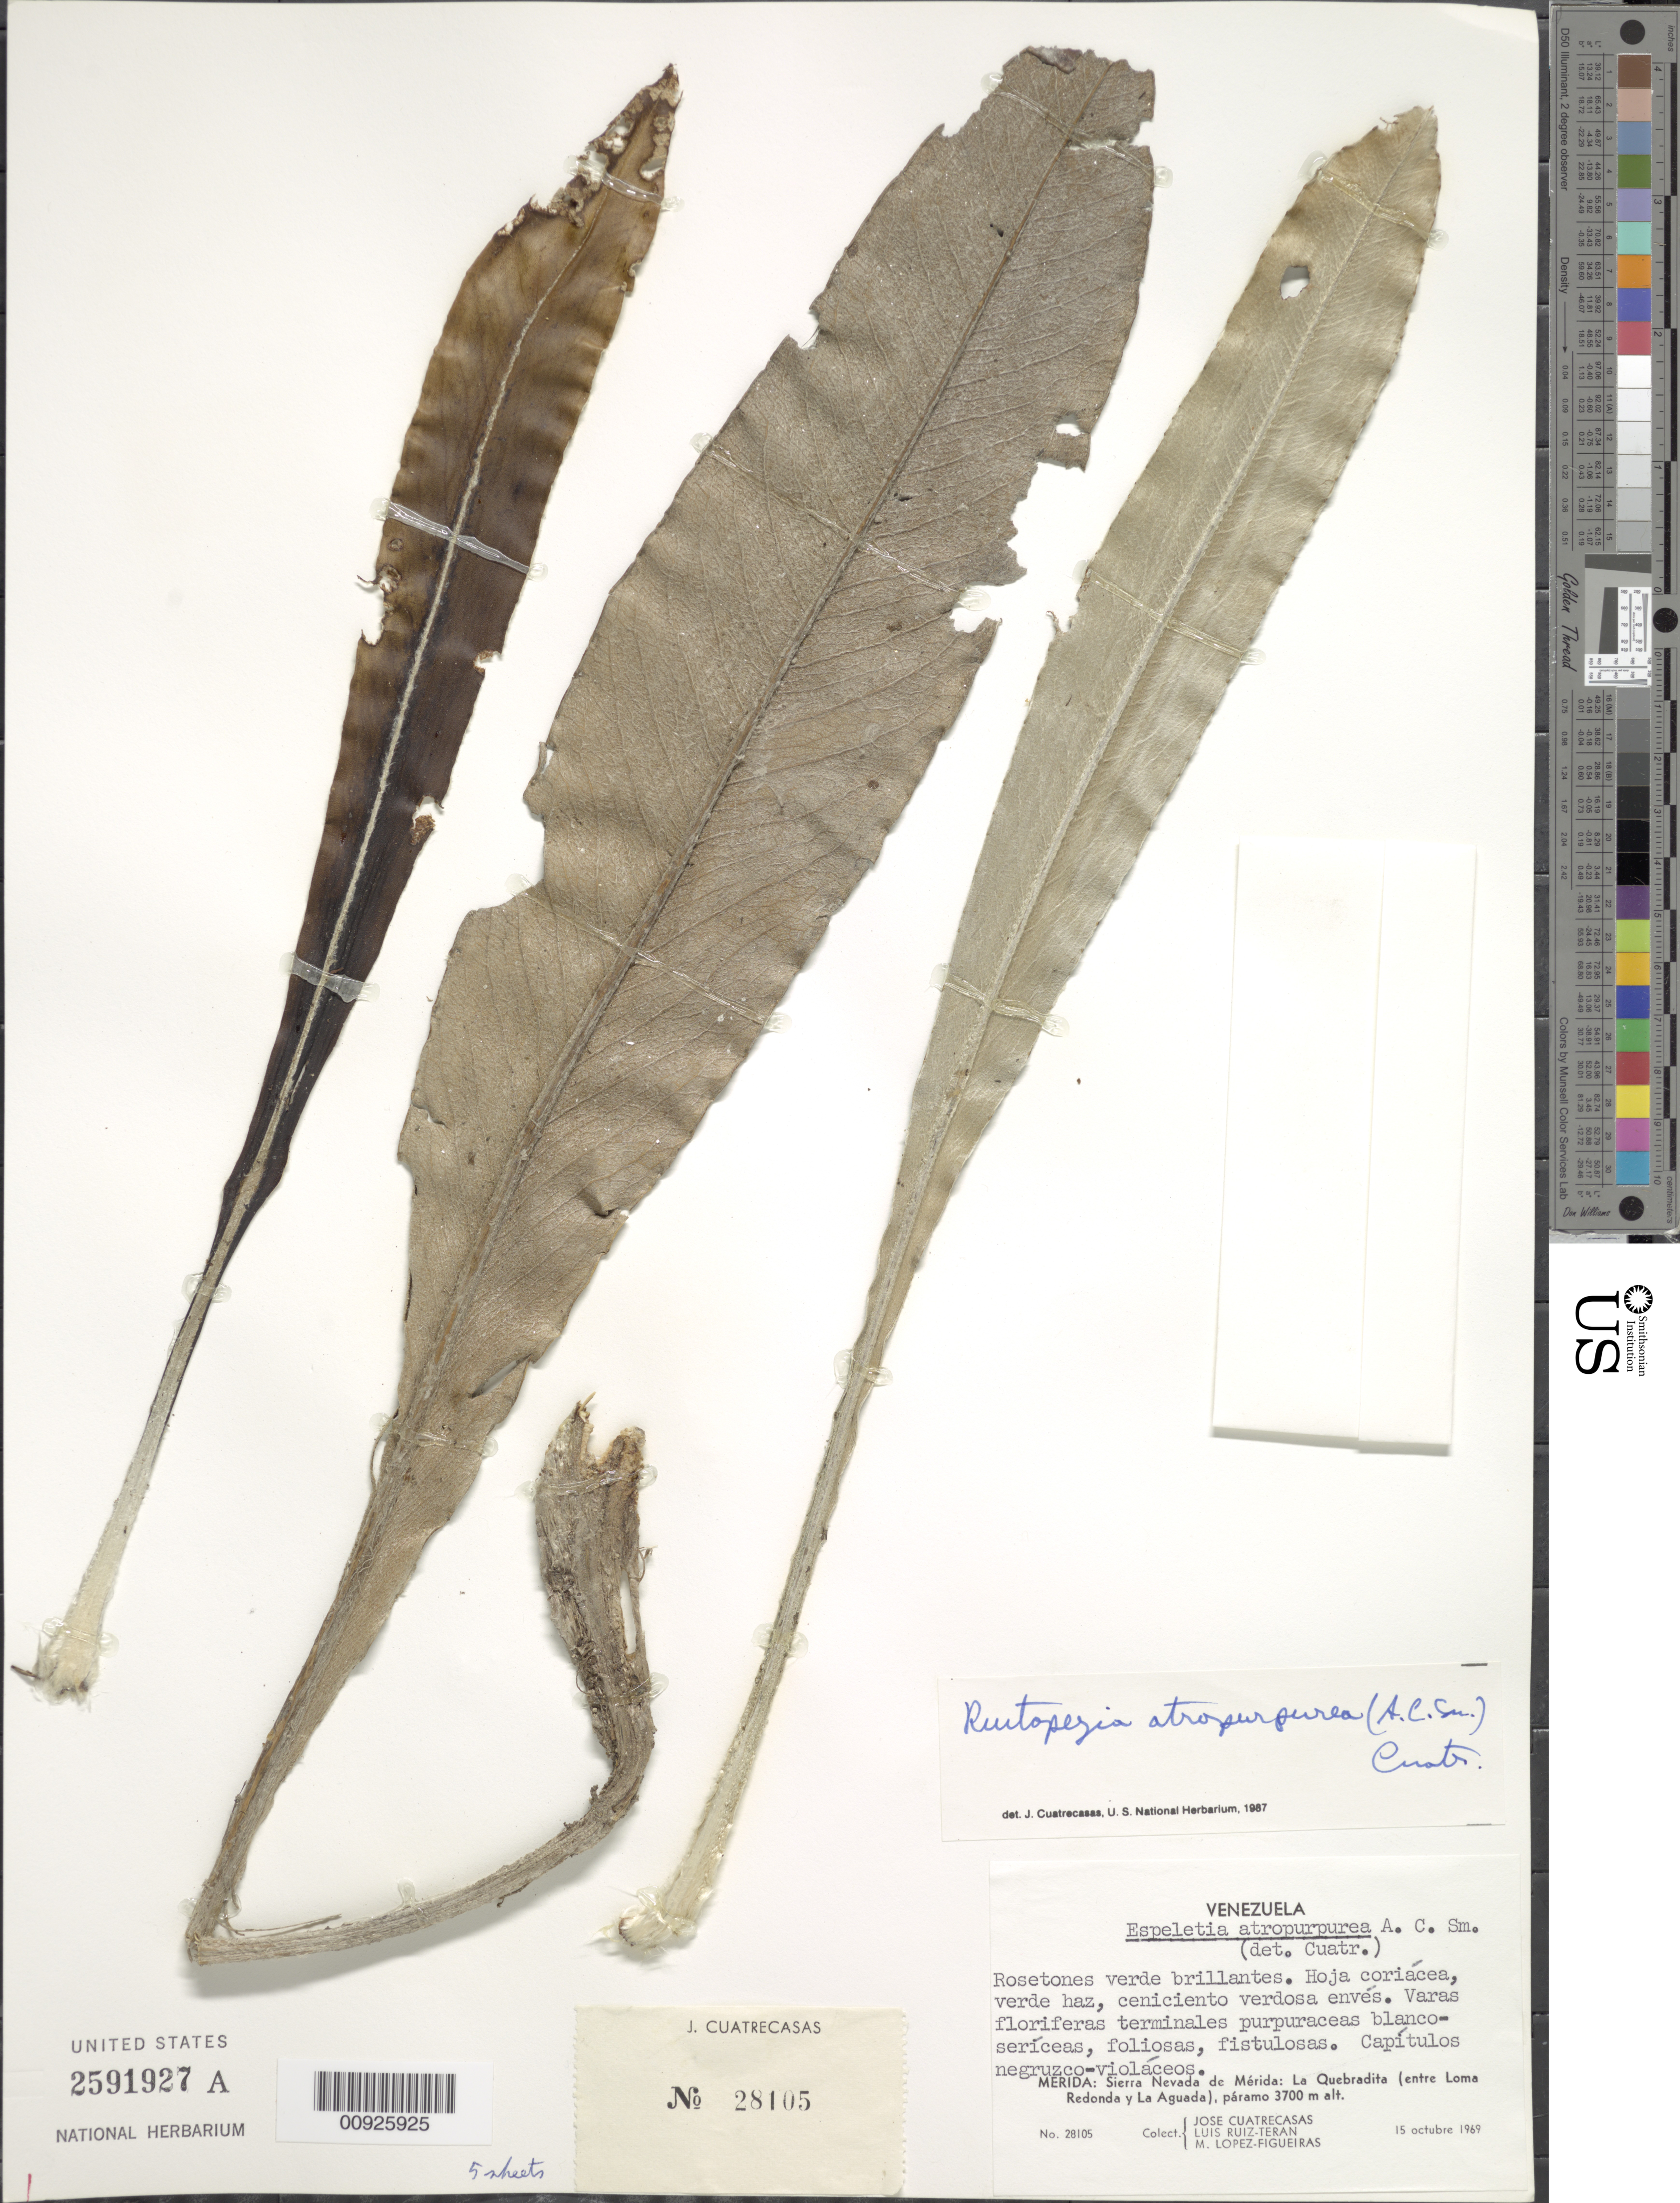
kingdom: Plantae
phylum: Tracheophyta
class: Magnoliopsida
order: Asterales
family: Asteraceae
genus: Ruilopezia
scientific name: Ruilopezia atropurpurea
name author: (A.C. Sm.) Cuatrec.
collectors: J. Cuatrecasas, L. E. Ruíz-Terán & M. López Figueiras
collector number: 28105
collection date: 1969-10-15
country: Venezuela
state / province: Mérida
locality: Sierra Nevada de Mérida: La Quebradita (entre Loma Redonda y La Aguada) páramo.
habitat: Páramo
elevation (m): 3700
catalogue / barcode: US 2591927A